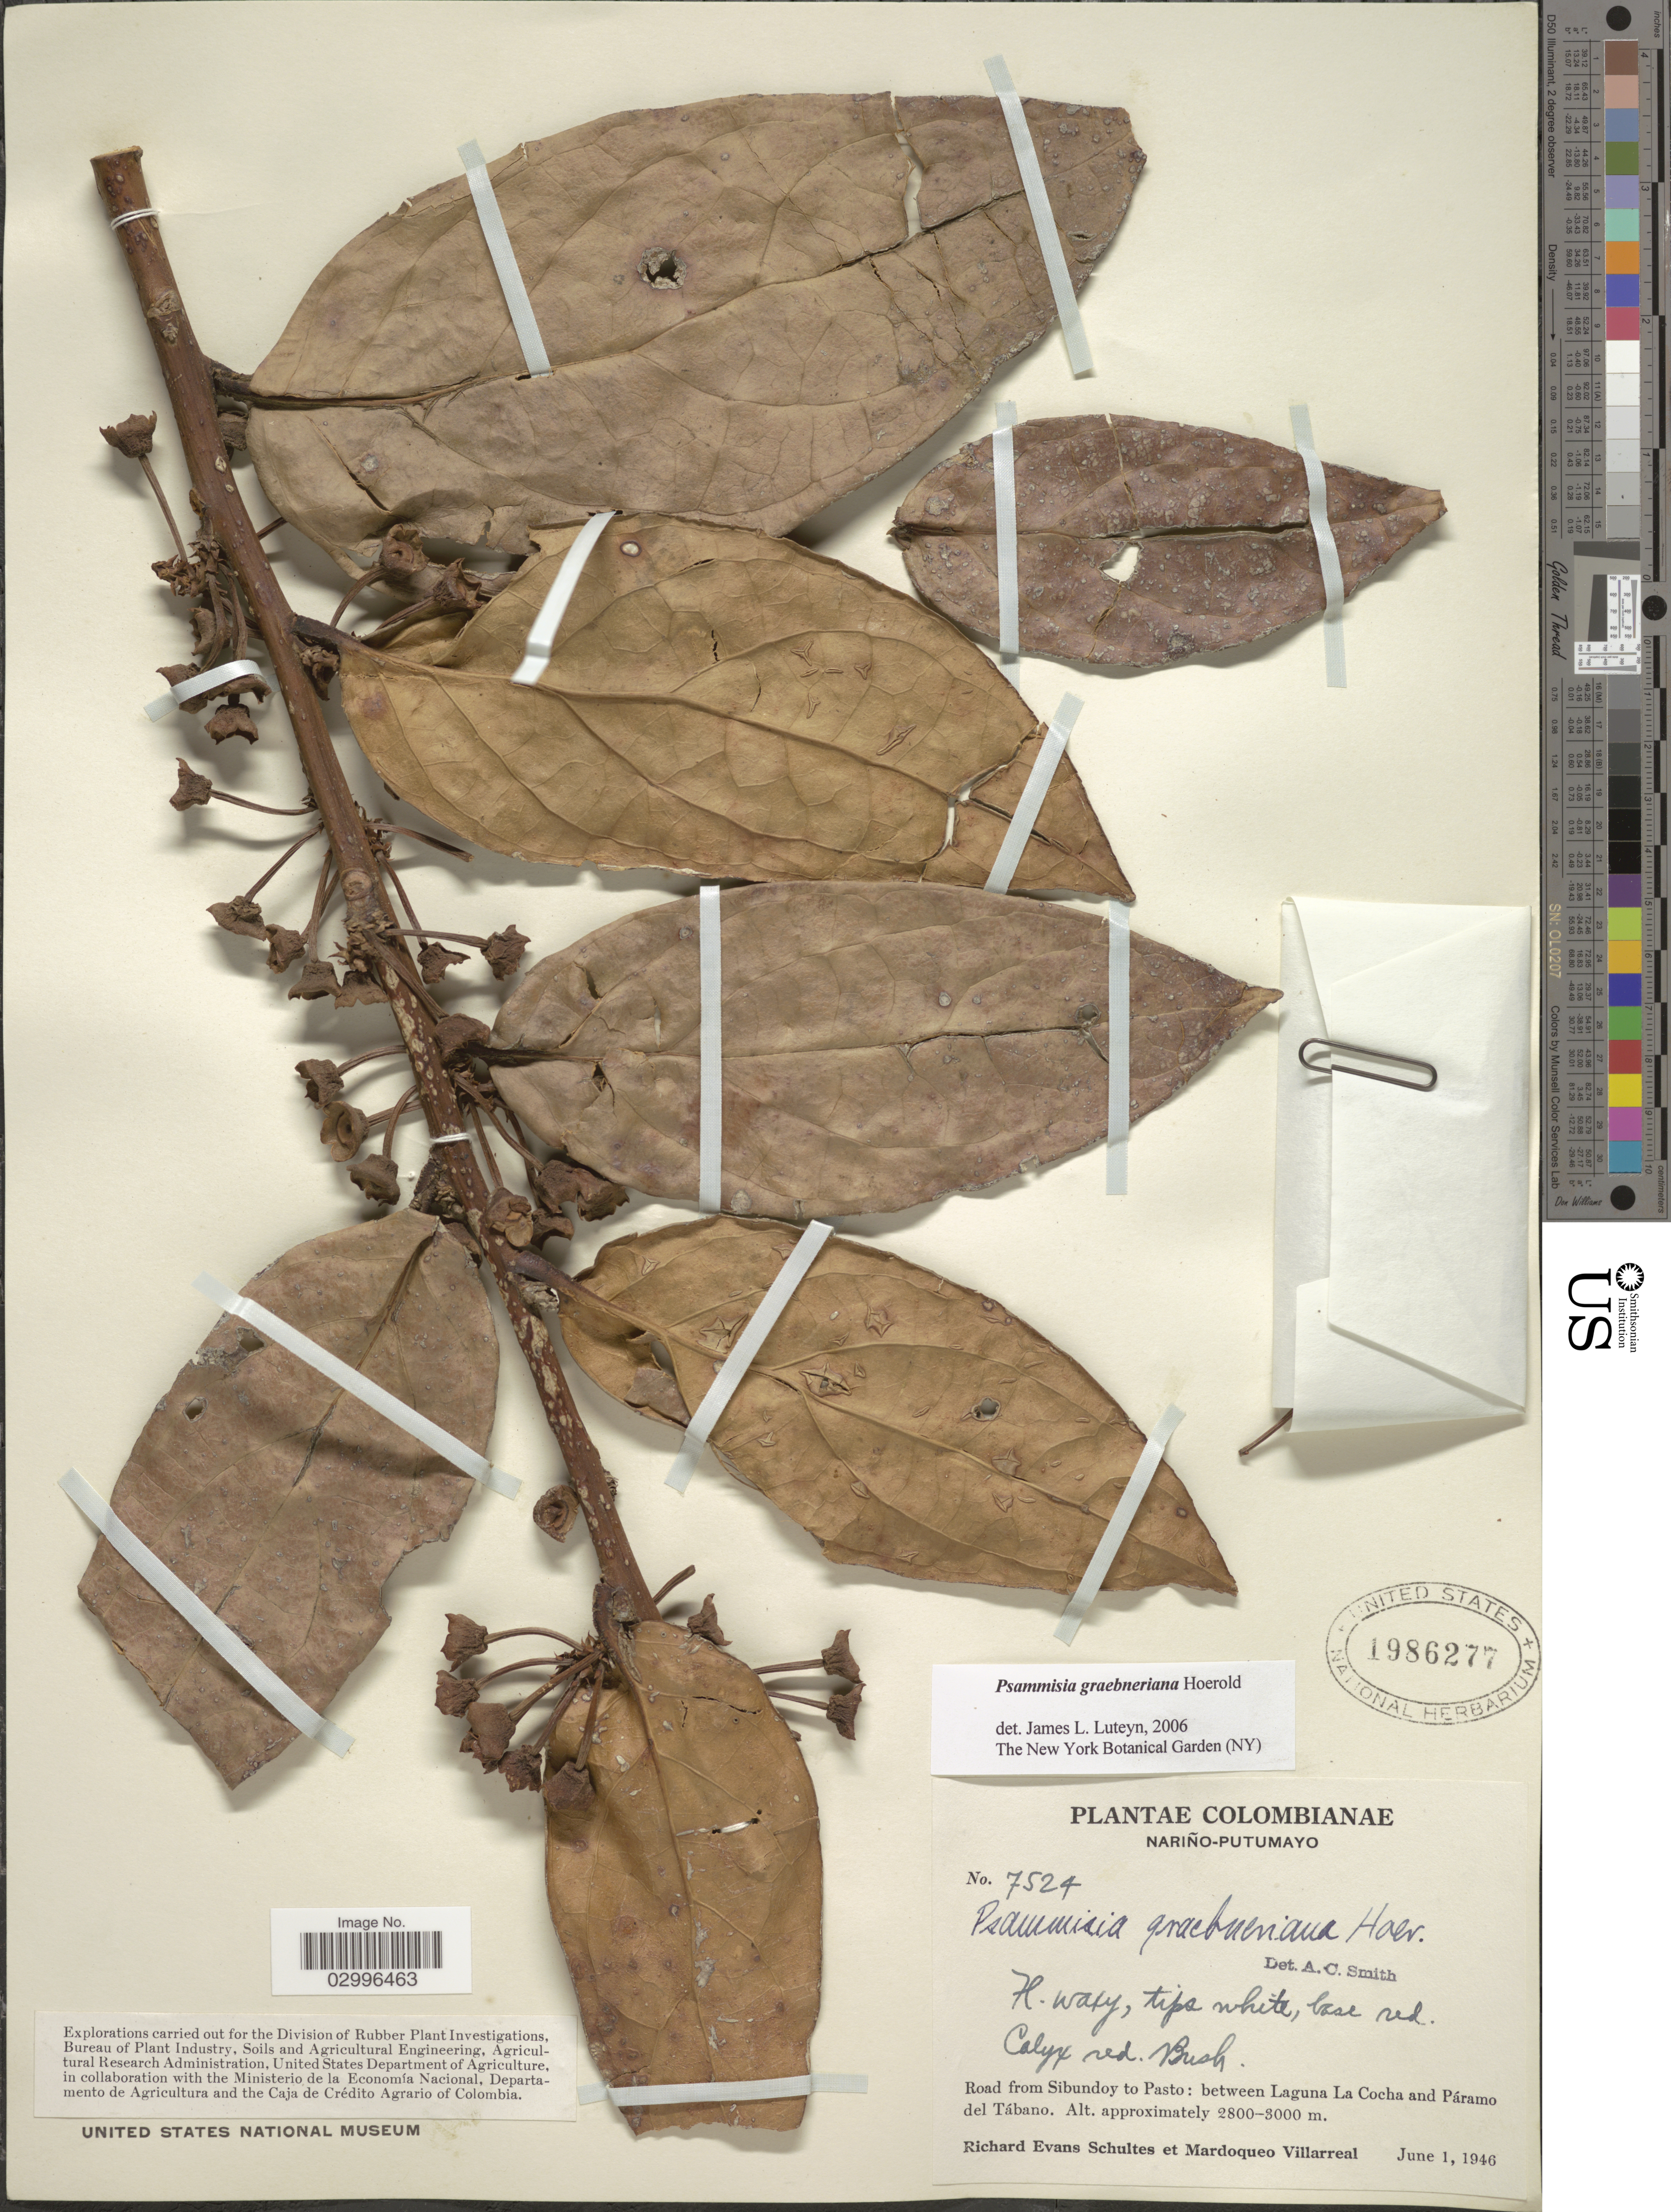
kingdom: Plantae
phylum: Tracheophyta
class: Magnoliopsida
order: Ericales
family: Ericaceae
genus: Psammisia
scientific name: Psammisia graebneriana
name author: Hoerold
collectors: R. E. Schultes & M. Villareal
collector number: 7524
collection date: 1946-06-01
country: Colombia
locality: Nariño- Putumayo. Road from Sibundoy to Pasto: between Laguna La Cocha and Páramo del Tábano.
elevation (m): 2800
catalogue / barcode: US 1986277